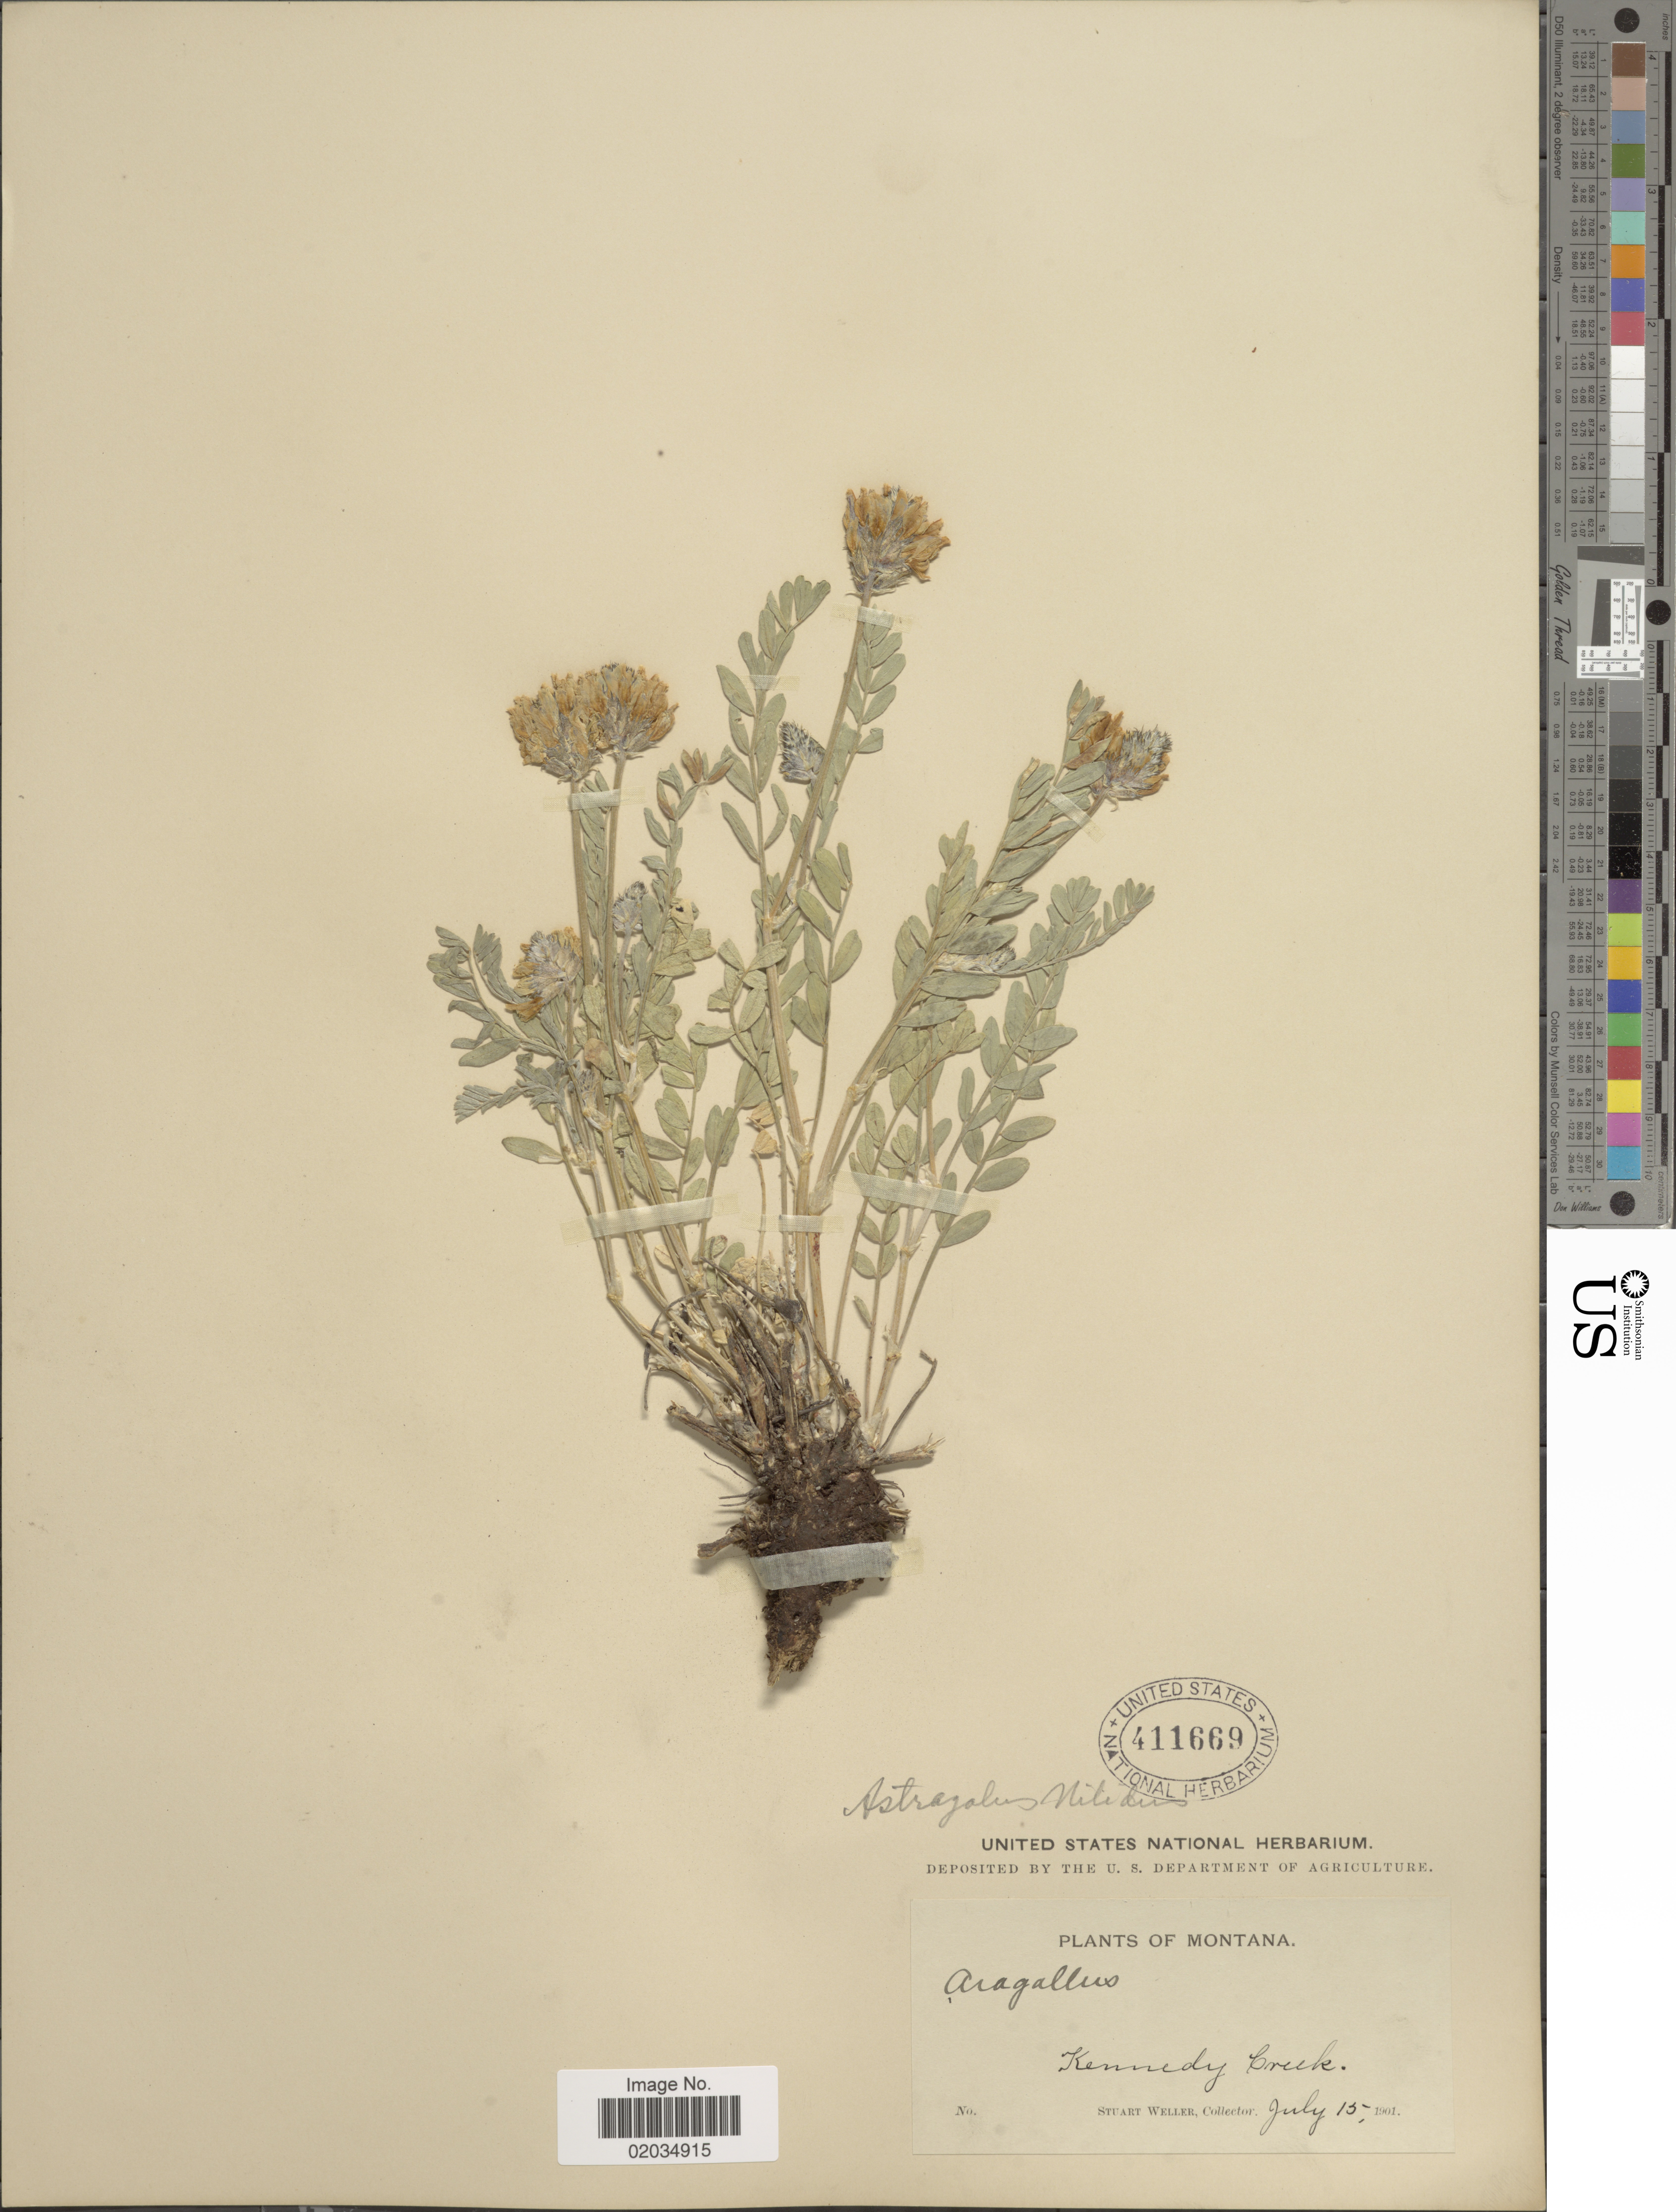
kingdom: Plantae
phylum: Tracheophyta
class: Magnoliopsida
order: Fabales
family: Fabaceae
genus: Astragalus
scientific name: Astragalus striatus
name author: Nutt.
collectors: S. Weller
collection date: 1901-07-15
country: United States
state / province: Montana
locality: Kennedy Creek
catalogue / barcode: US 411669